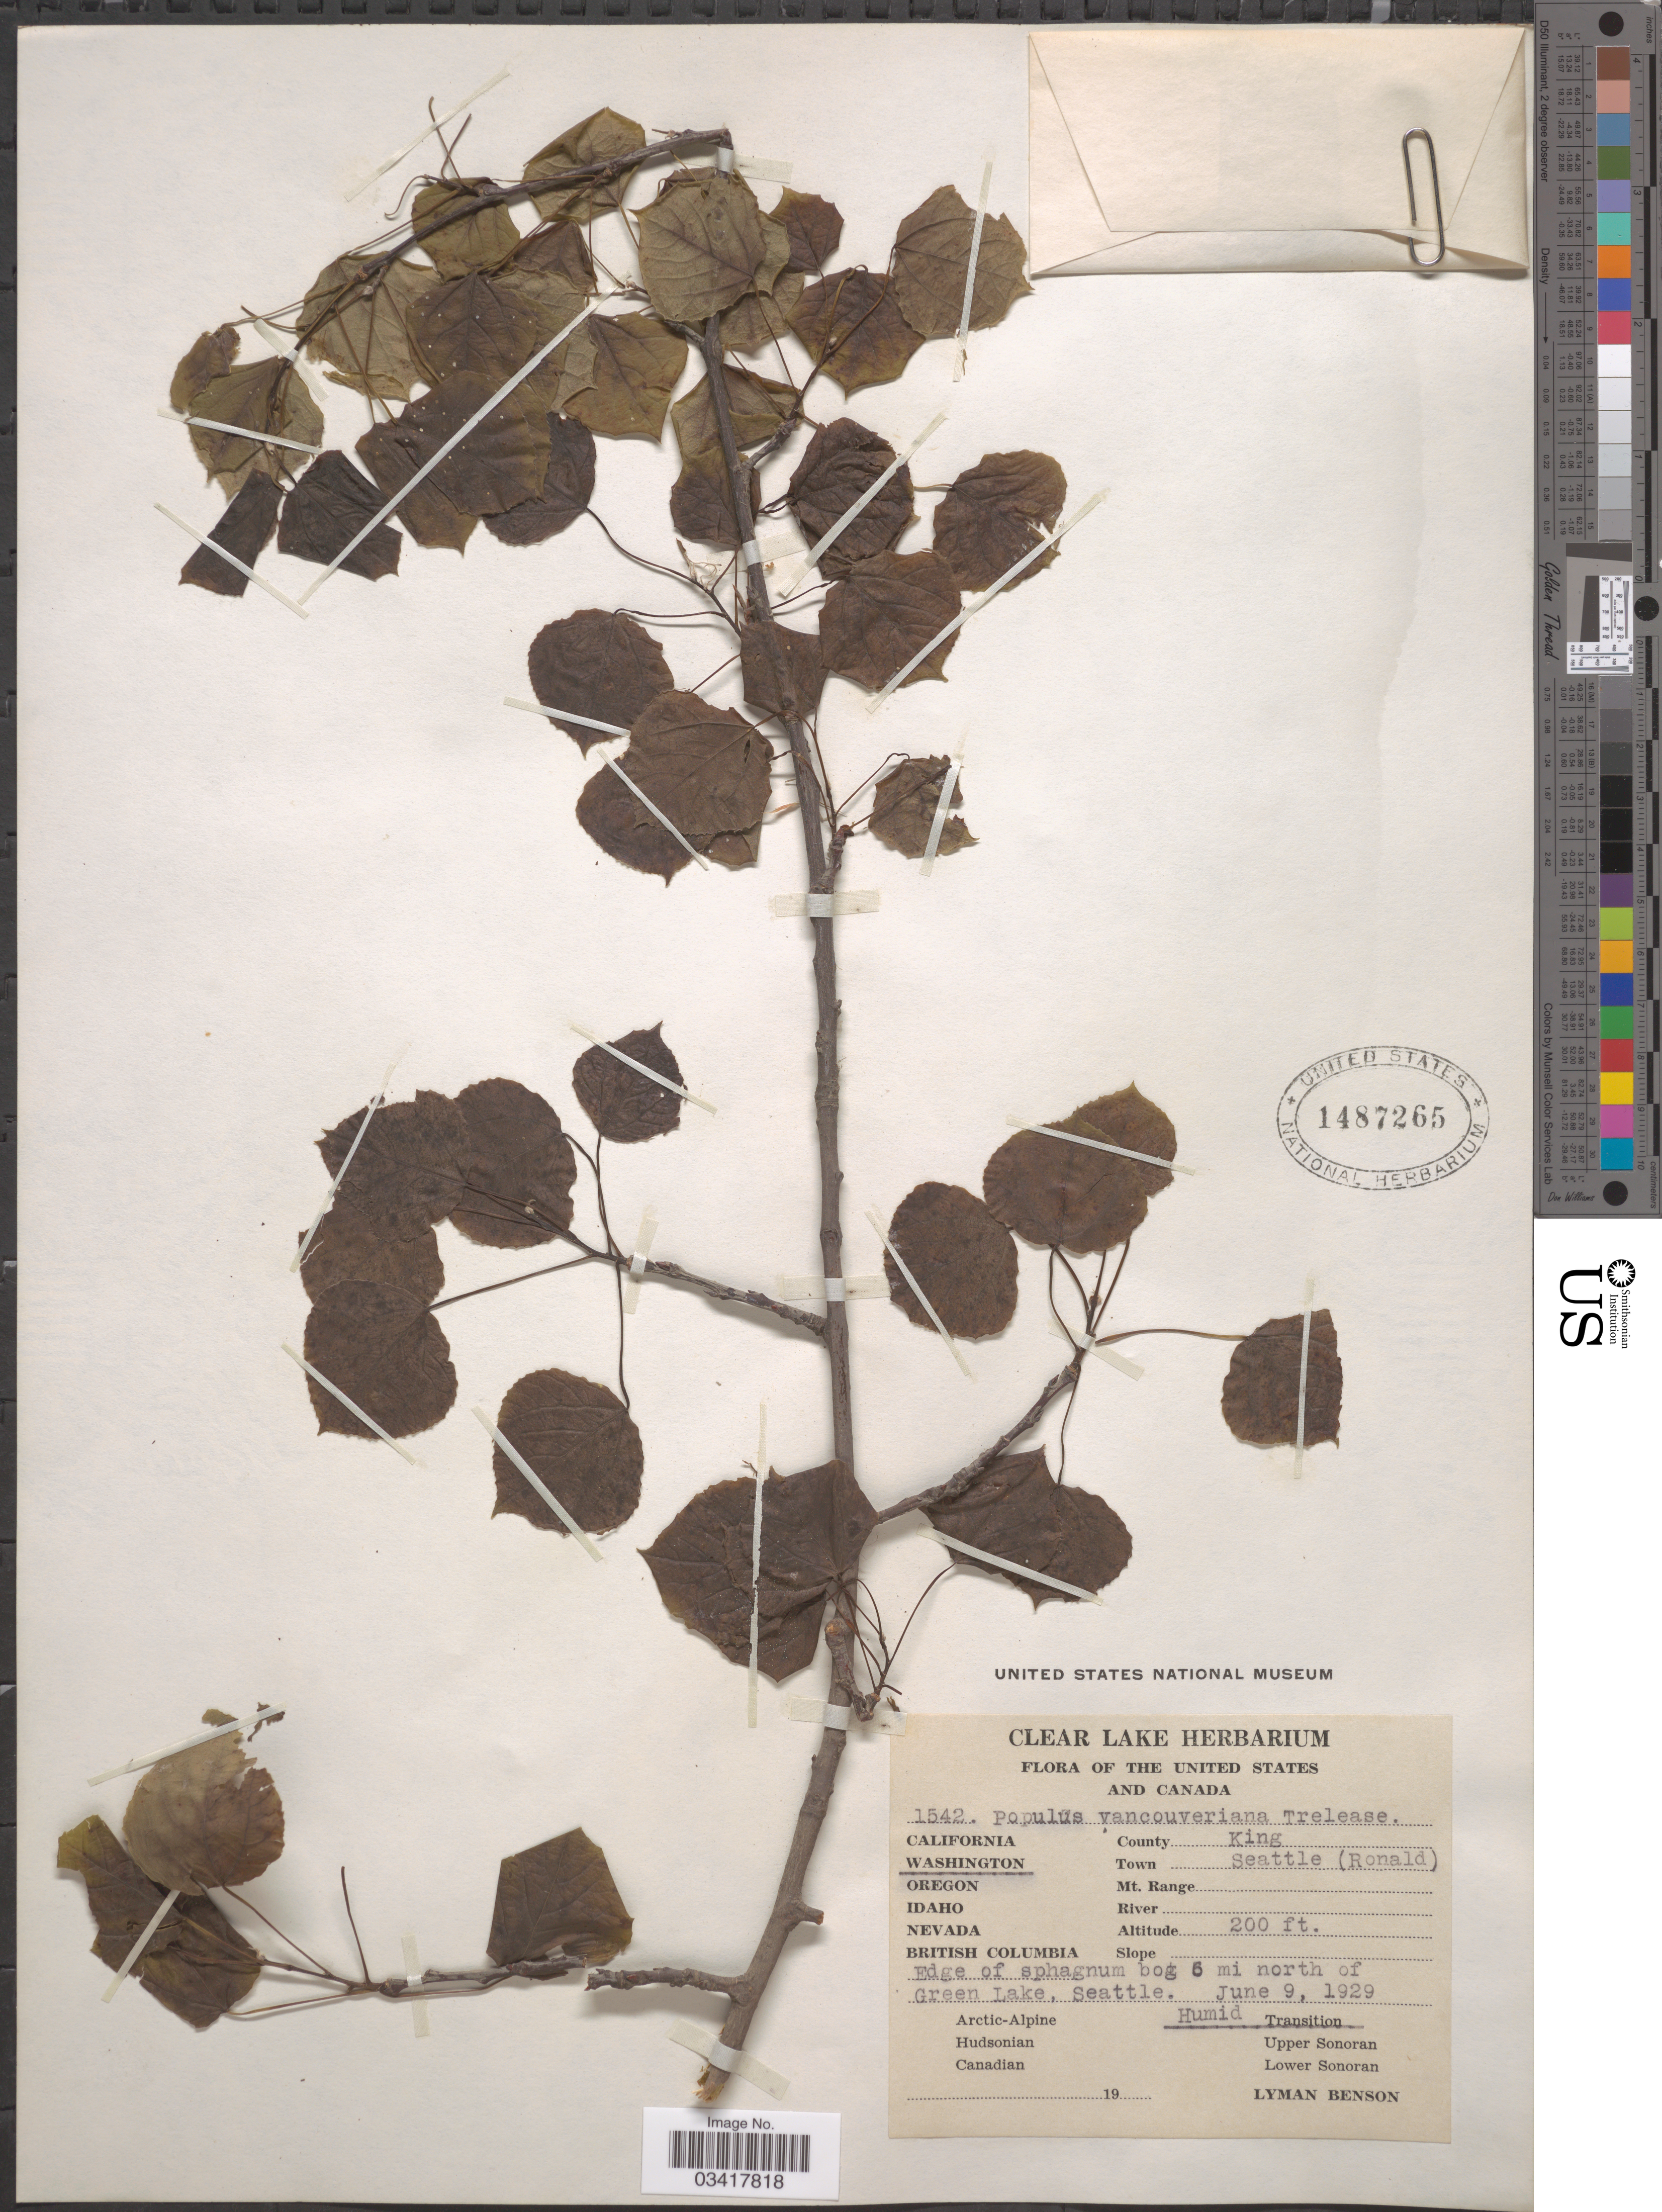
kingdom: Plantae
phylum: Tracheophyta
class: Magnoliopsida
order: Malpighiales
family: Salicaceae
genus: Populus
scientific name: Populus tremuloides var. vancouveriana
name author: (Trel.) Sarg.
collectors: L. D. Benson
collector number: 1542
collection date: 1929-06-09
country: United States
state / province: Washington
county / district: King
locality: County King. Town Seattle (Ronald). Edge of sphagnum bog 5 mi north of Green Lake, Seattle.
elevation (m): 61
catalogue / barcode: US 1487265